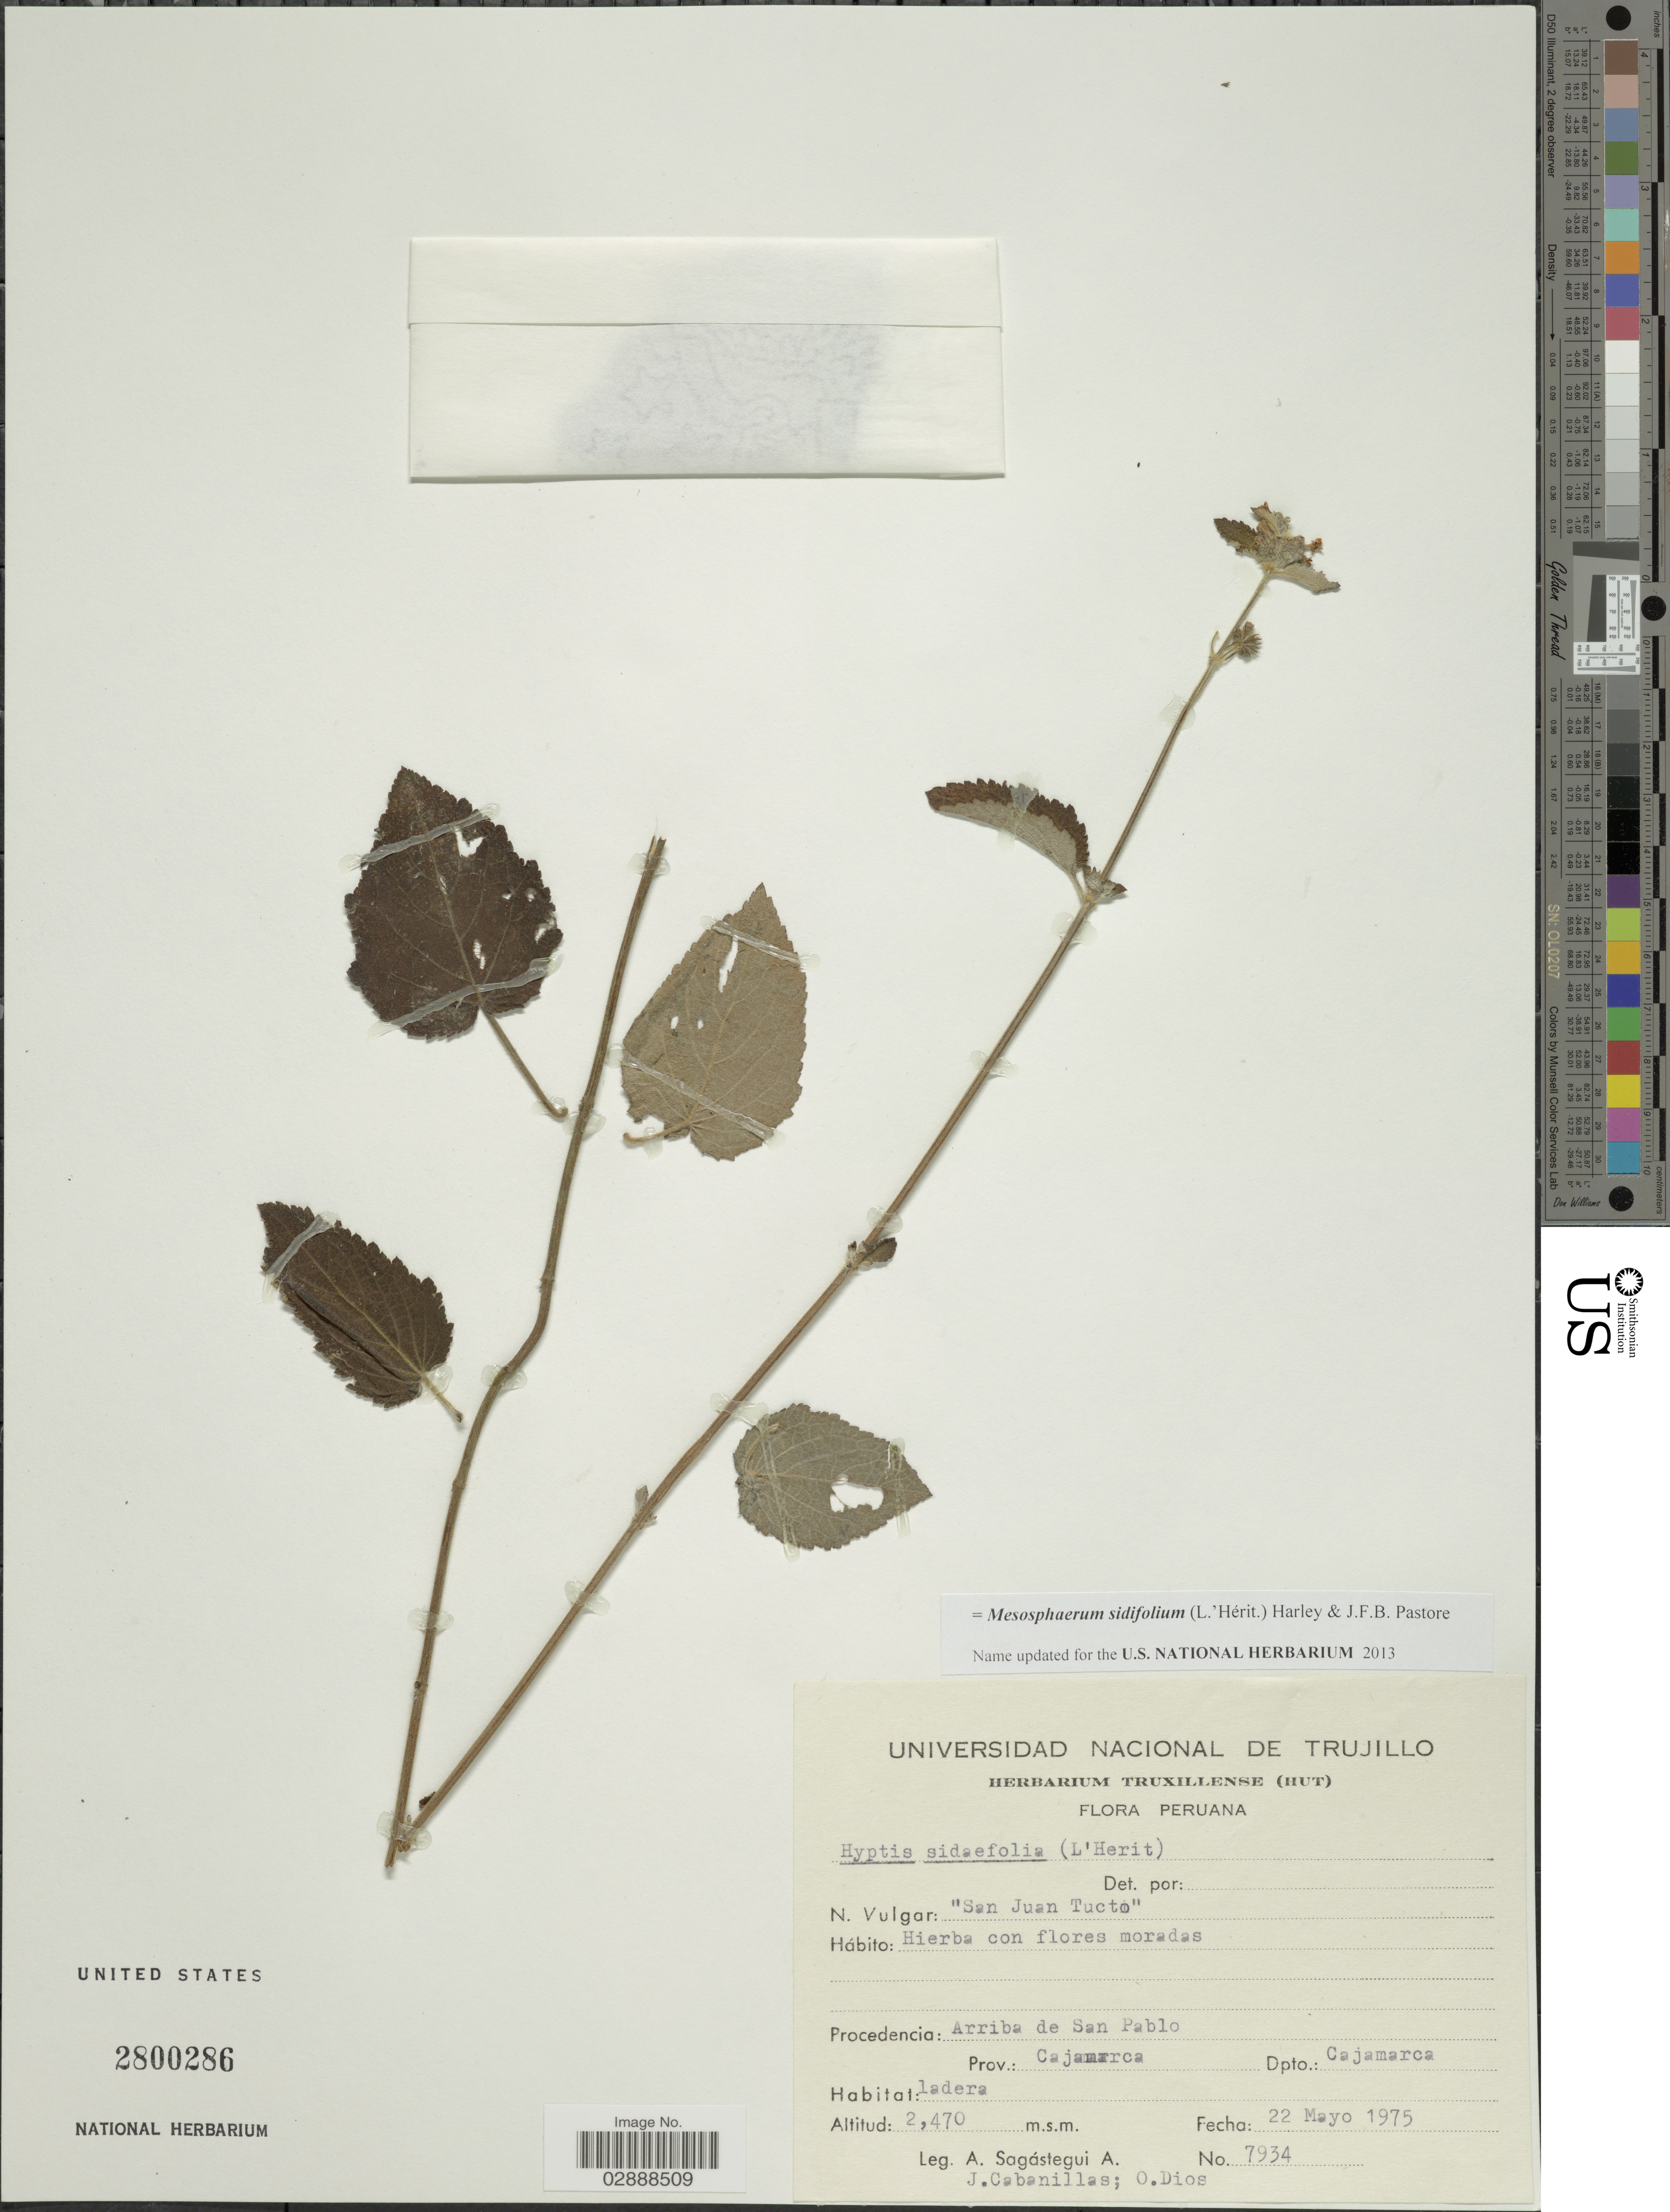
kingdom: Plantae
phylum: Tracheophyta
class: Magnoliopsida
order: Lamiales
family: Lamiaceae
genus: Mesosphaerum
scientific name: Mesosphaerum sidifolium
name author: (L'Hér.) Harley & J.F.B. Pastore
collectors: A. Sagástegui A., J. Cabanillas & O. Dios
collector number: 7934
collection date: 1975-05-22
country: Peru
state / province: Cajamarca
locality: Procedencia: Arriba de San Pablo. Prov. Cajamarca. Dpto.: Cajamarca.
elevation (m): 2470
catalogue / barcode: US 2800286